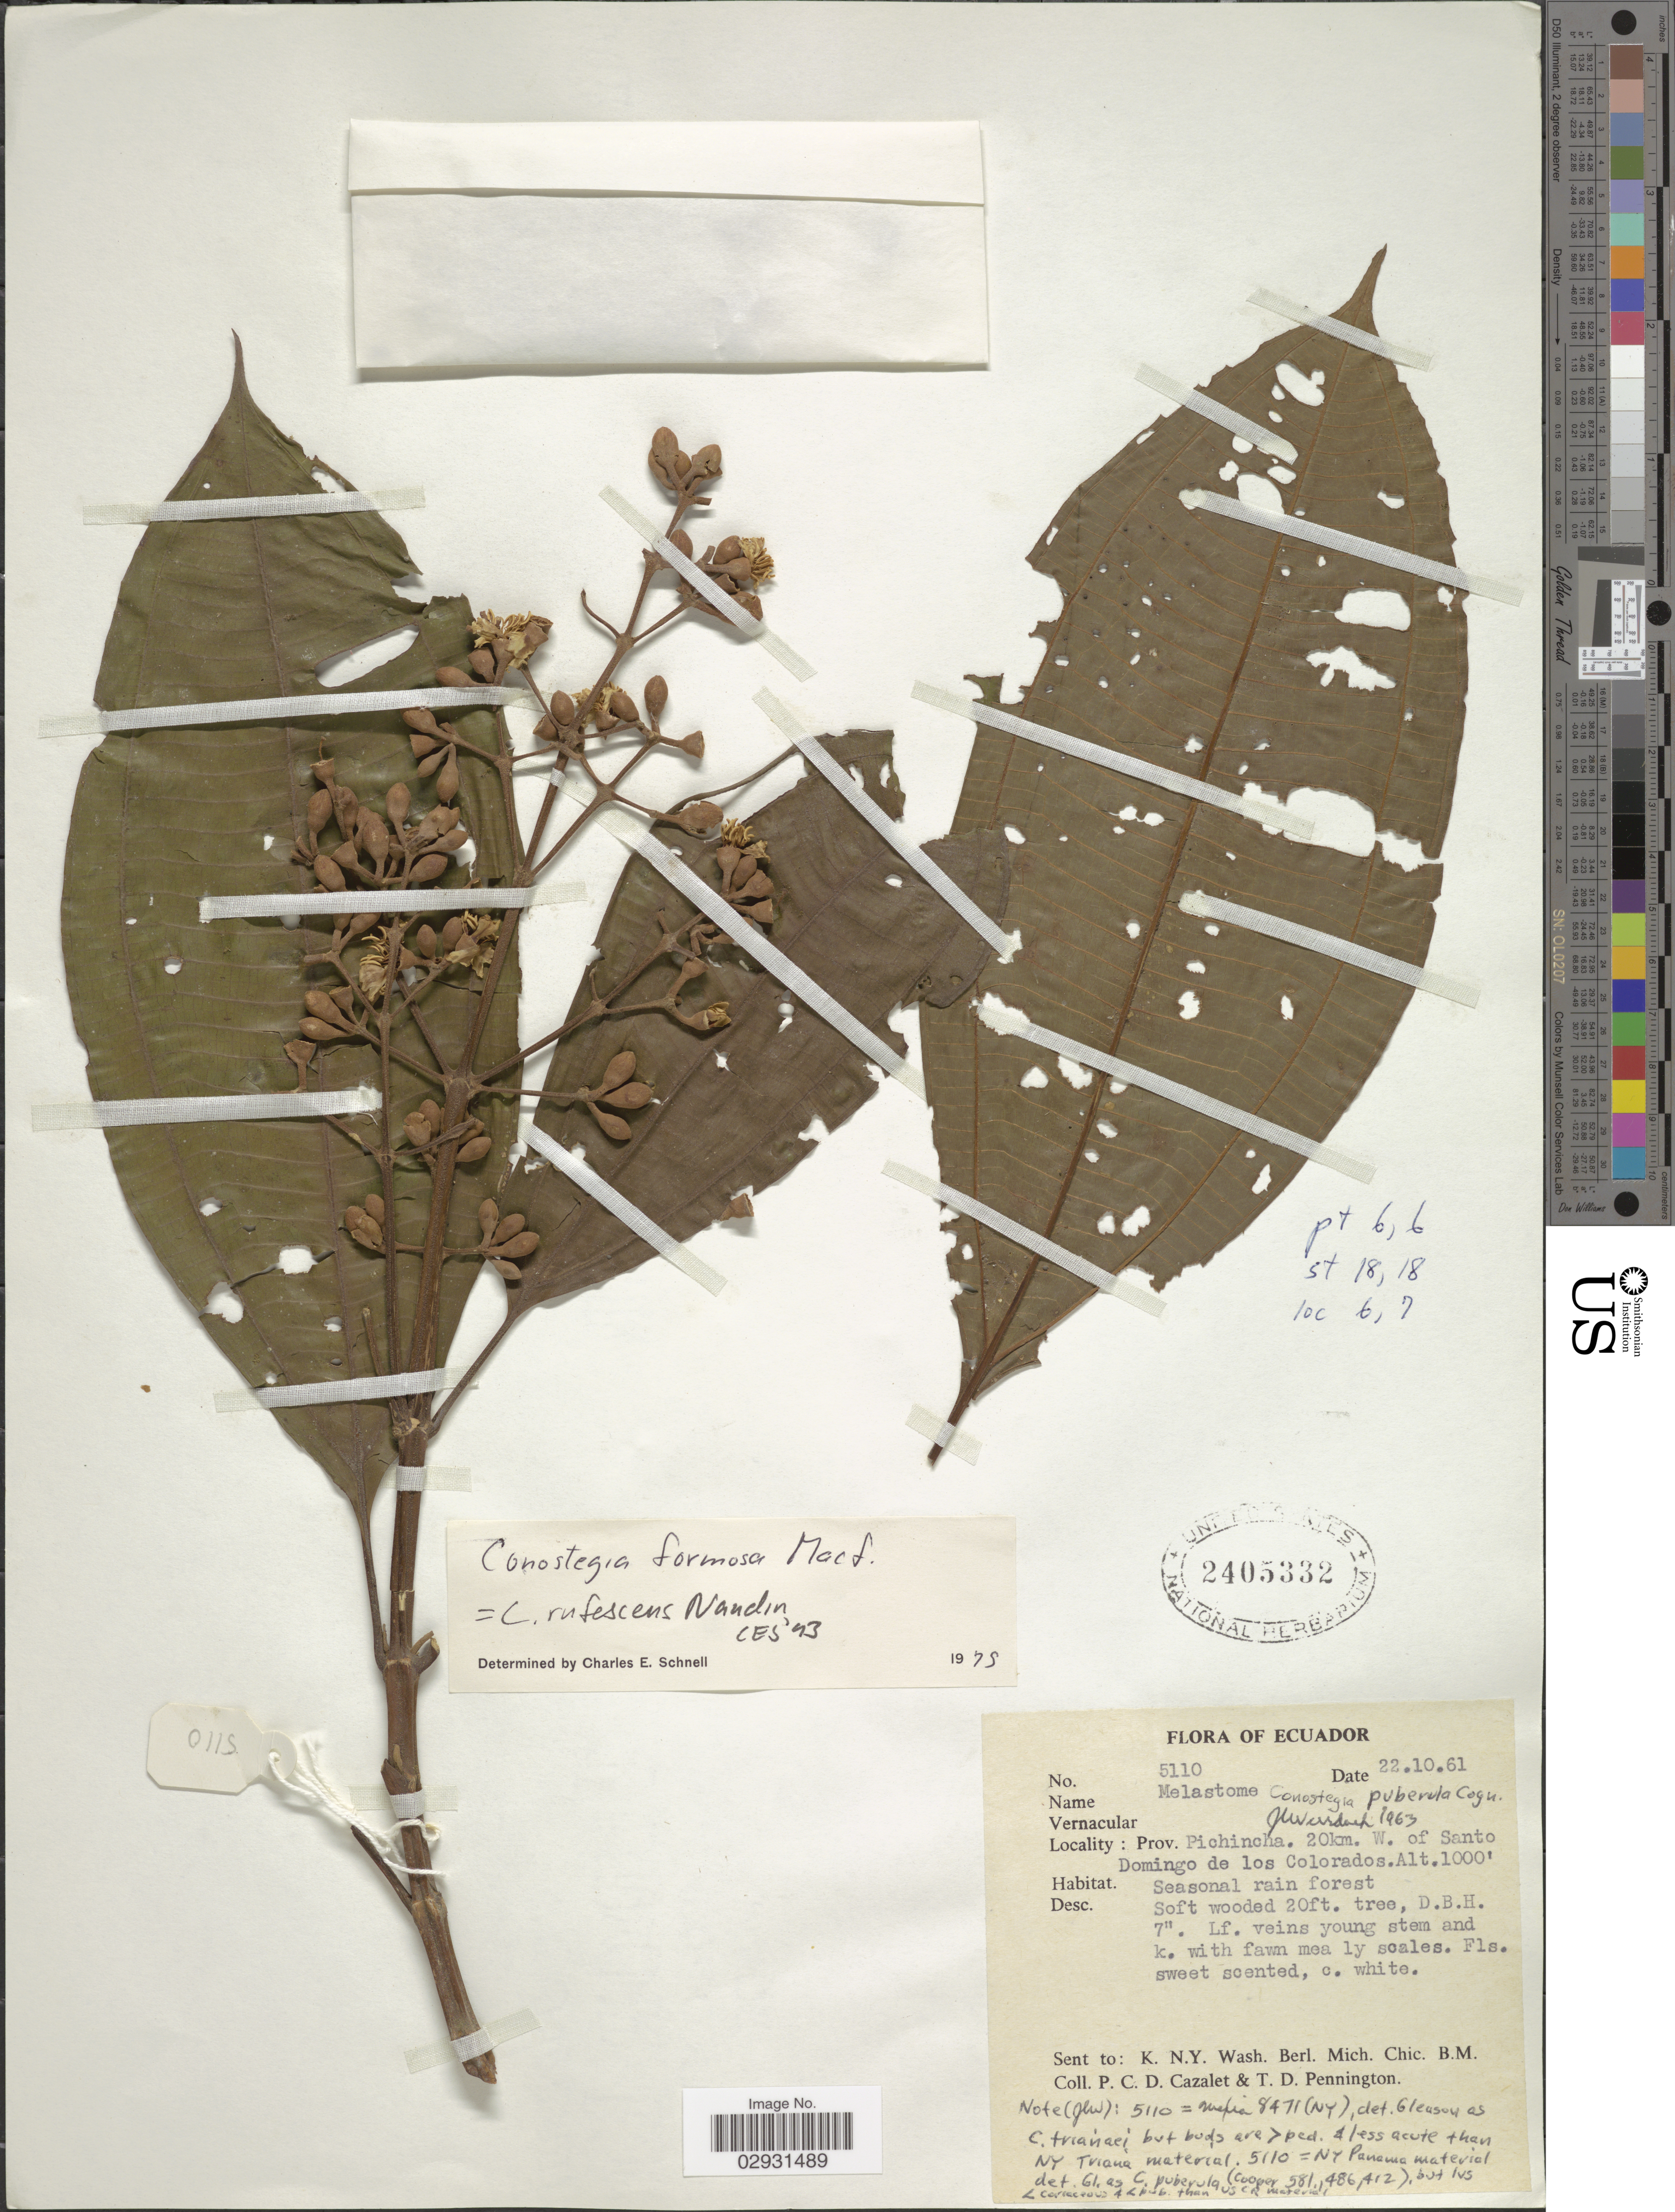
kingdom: Plantae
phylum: Tracheophyta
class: Magnoliopsida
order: Myrtales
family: Melastomataceae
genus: Conostegia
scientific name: Conostegia rufescens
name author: Naudin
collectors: P. C. D. Cazalet & T. D. Pennington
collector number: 5110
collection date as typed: Transcribed d/m/y: 22/10/61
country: Ecuador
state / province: Pichincha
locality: Prov. Pichincha. 20km. W. of Santo Domingo de los Colorados.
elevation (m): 305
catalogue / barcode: US 2405332